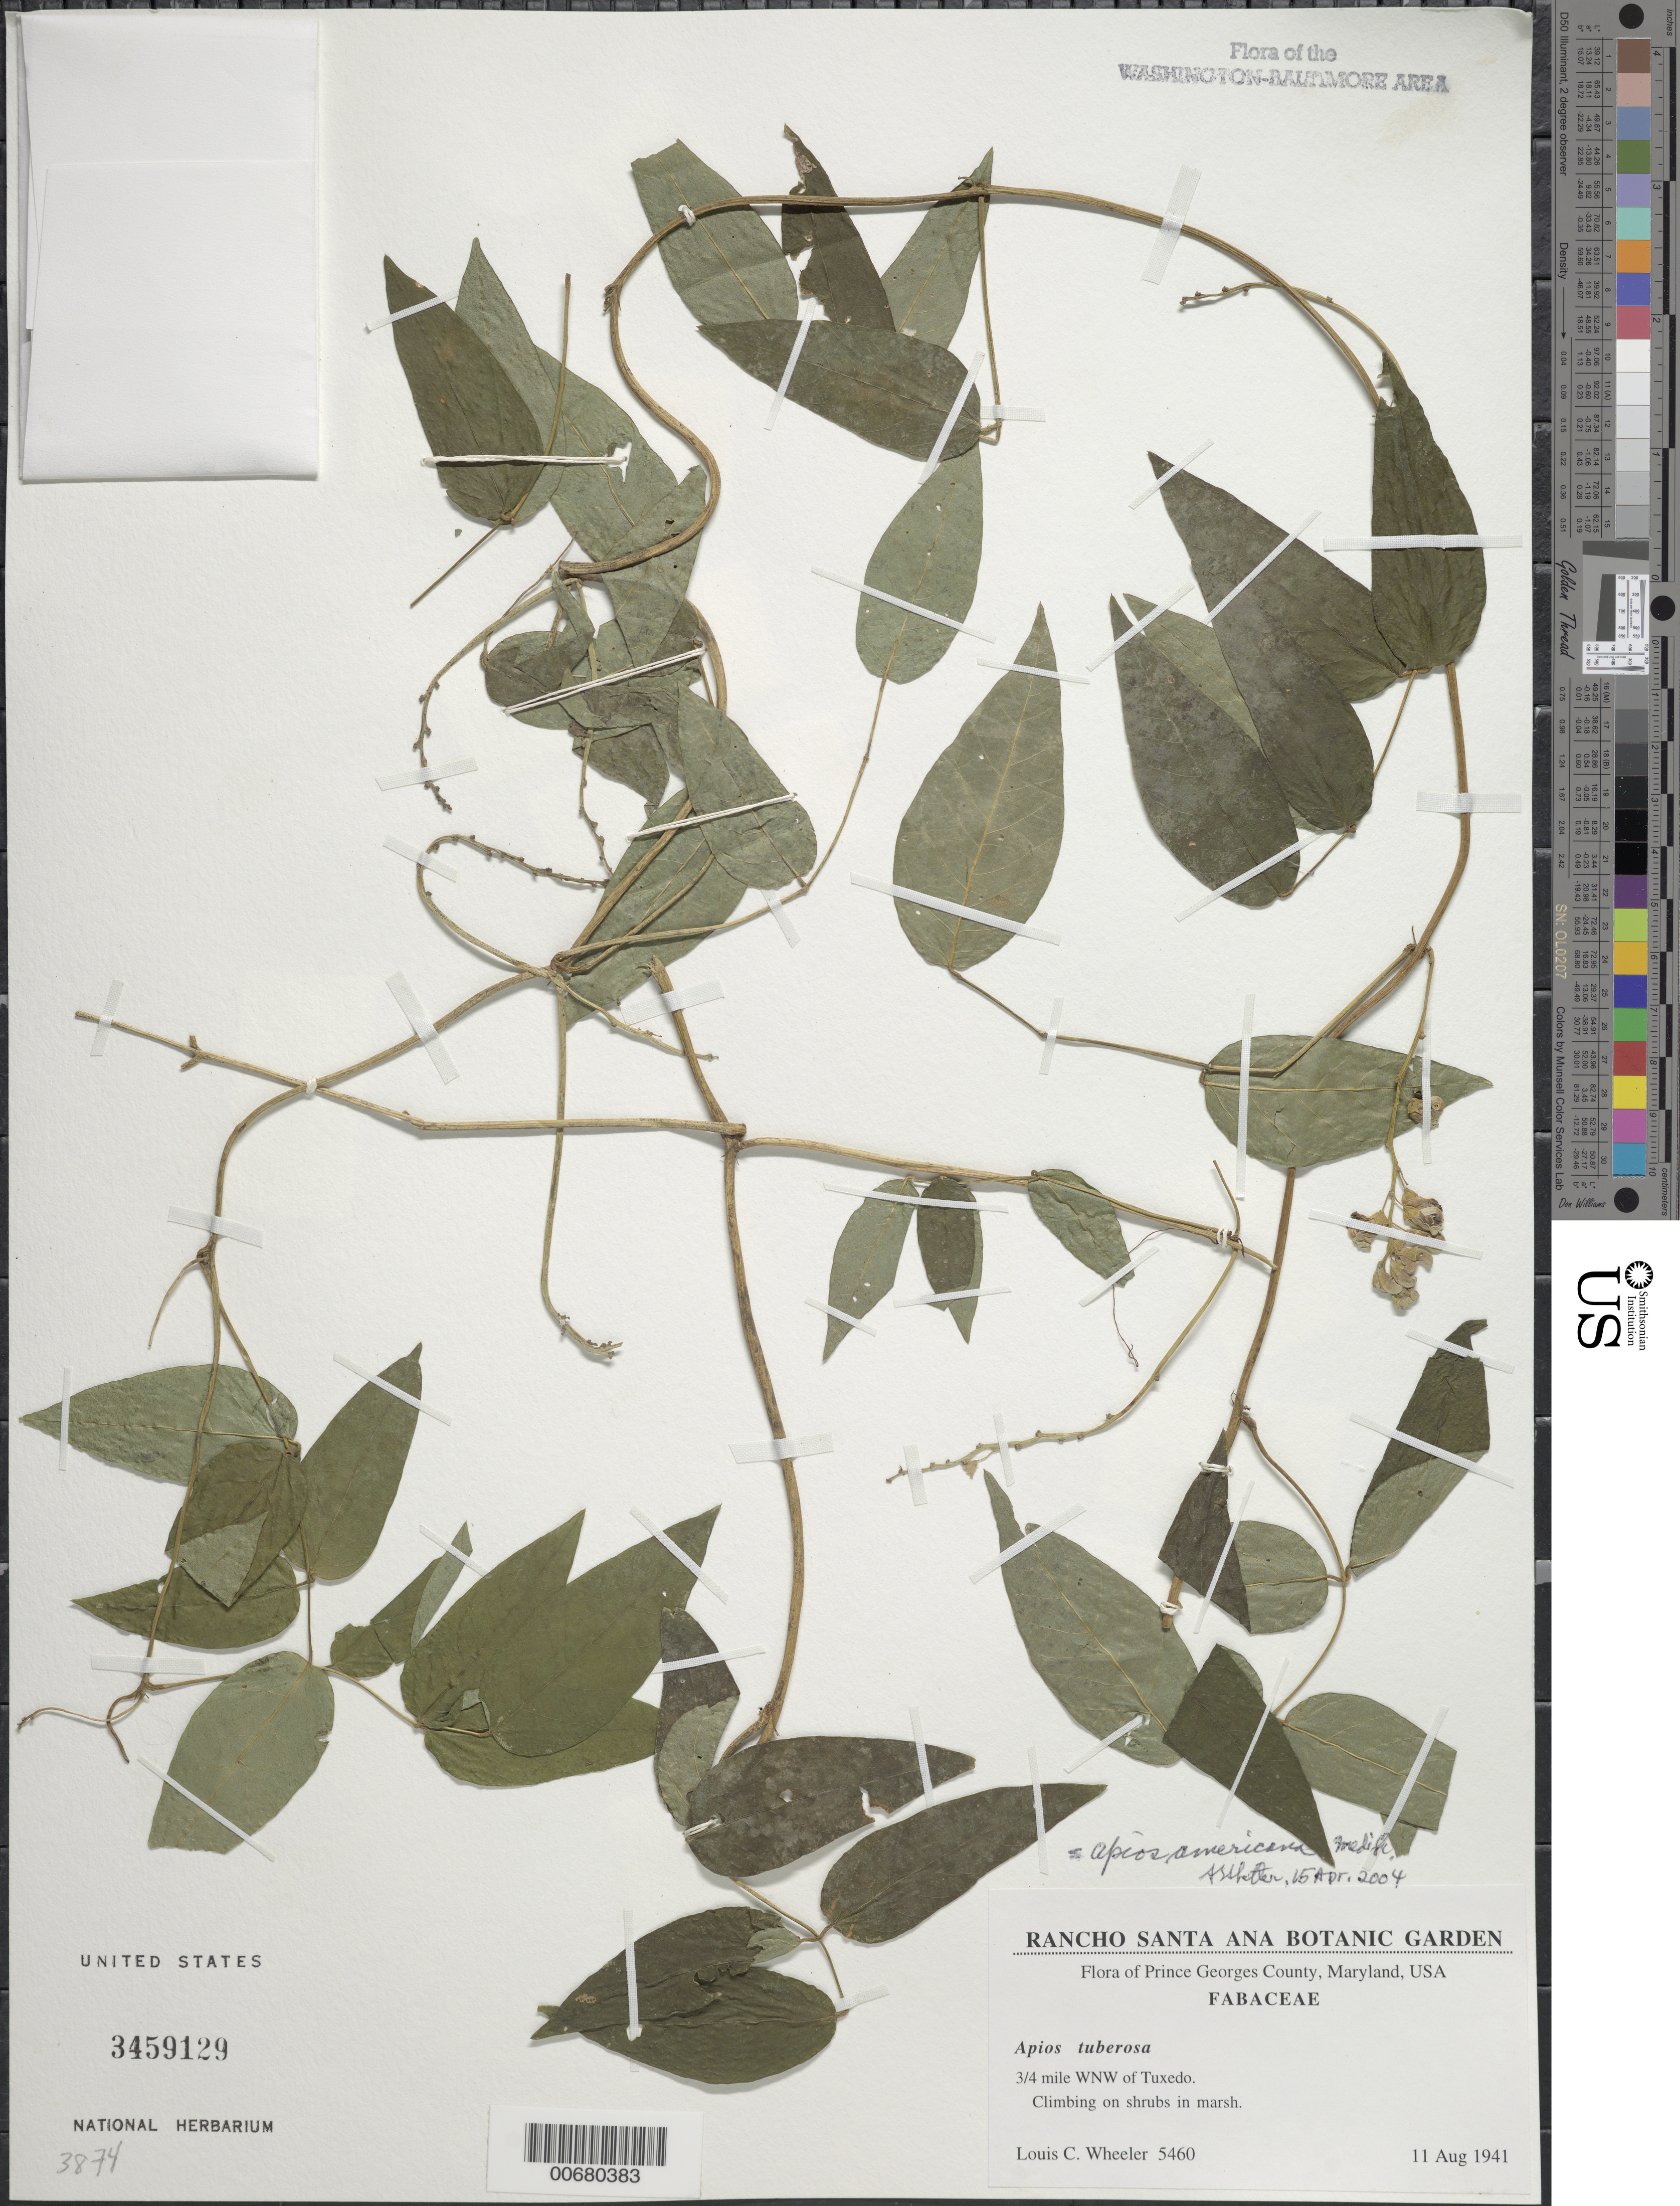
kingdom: Plantae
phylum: Tracheophyta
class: Magnoliopsida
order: Fabales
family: Fabaceae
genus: Apios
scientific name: Apios americana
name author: Medik.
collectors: L. C. Wheeler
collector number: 5460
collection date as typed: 11 Aug 1941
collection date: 1941-08-11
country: United States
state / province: Maryland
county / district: Prince George's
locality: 3/4 mile WNW of Tuxedo.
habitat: Climbing on shrubs in marsh.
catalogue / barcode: US 3459129